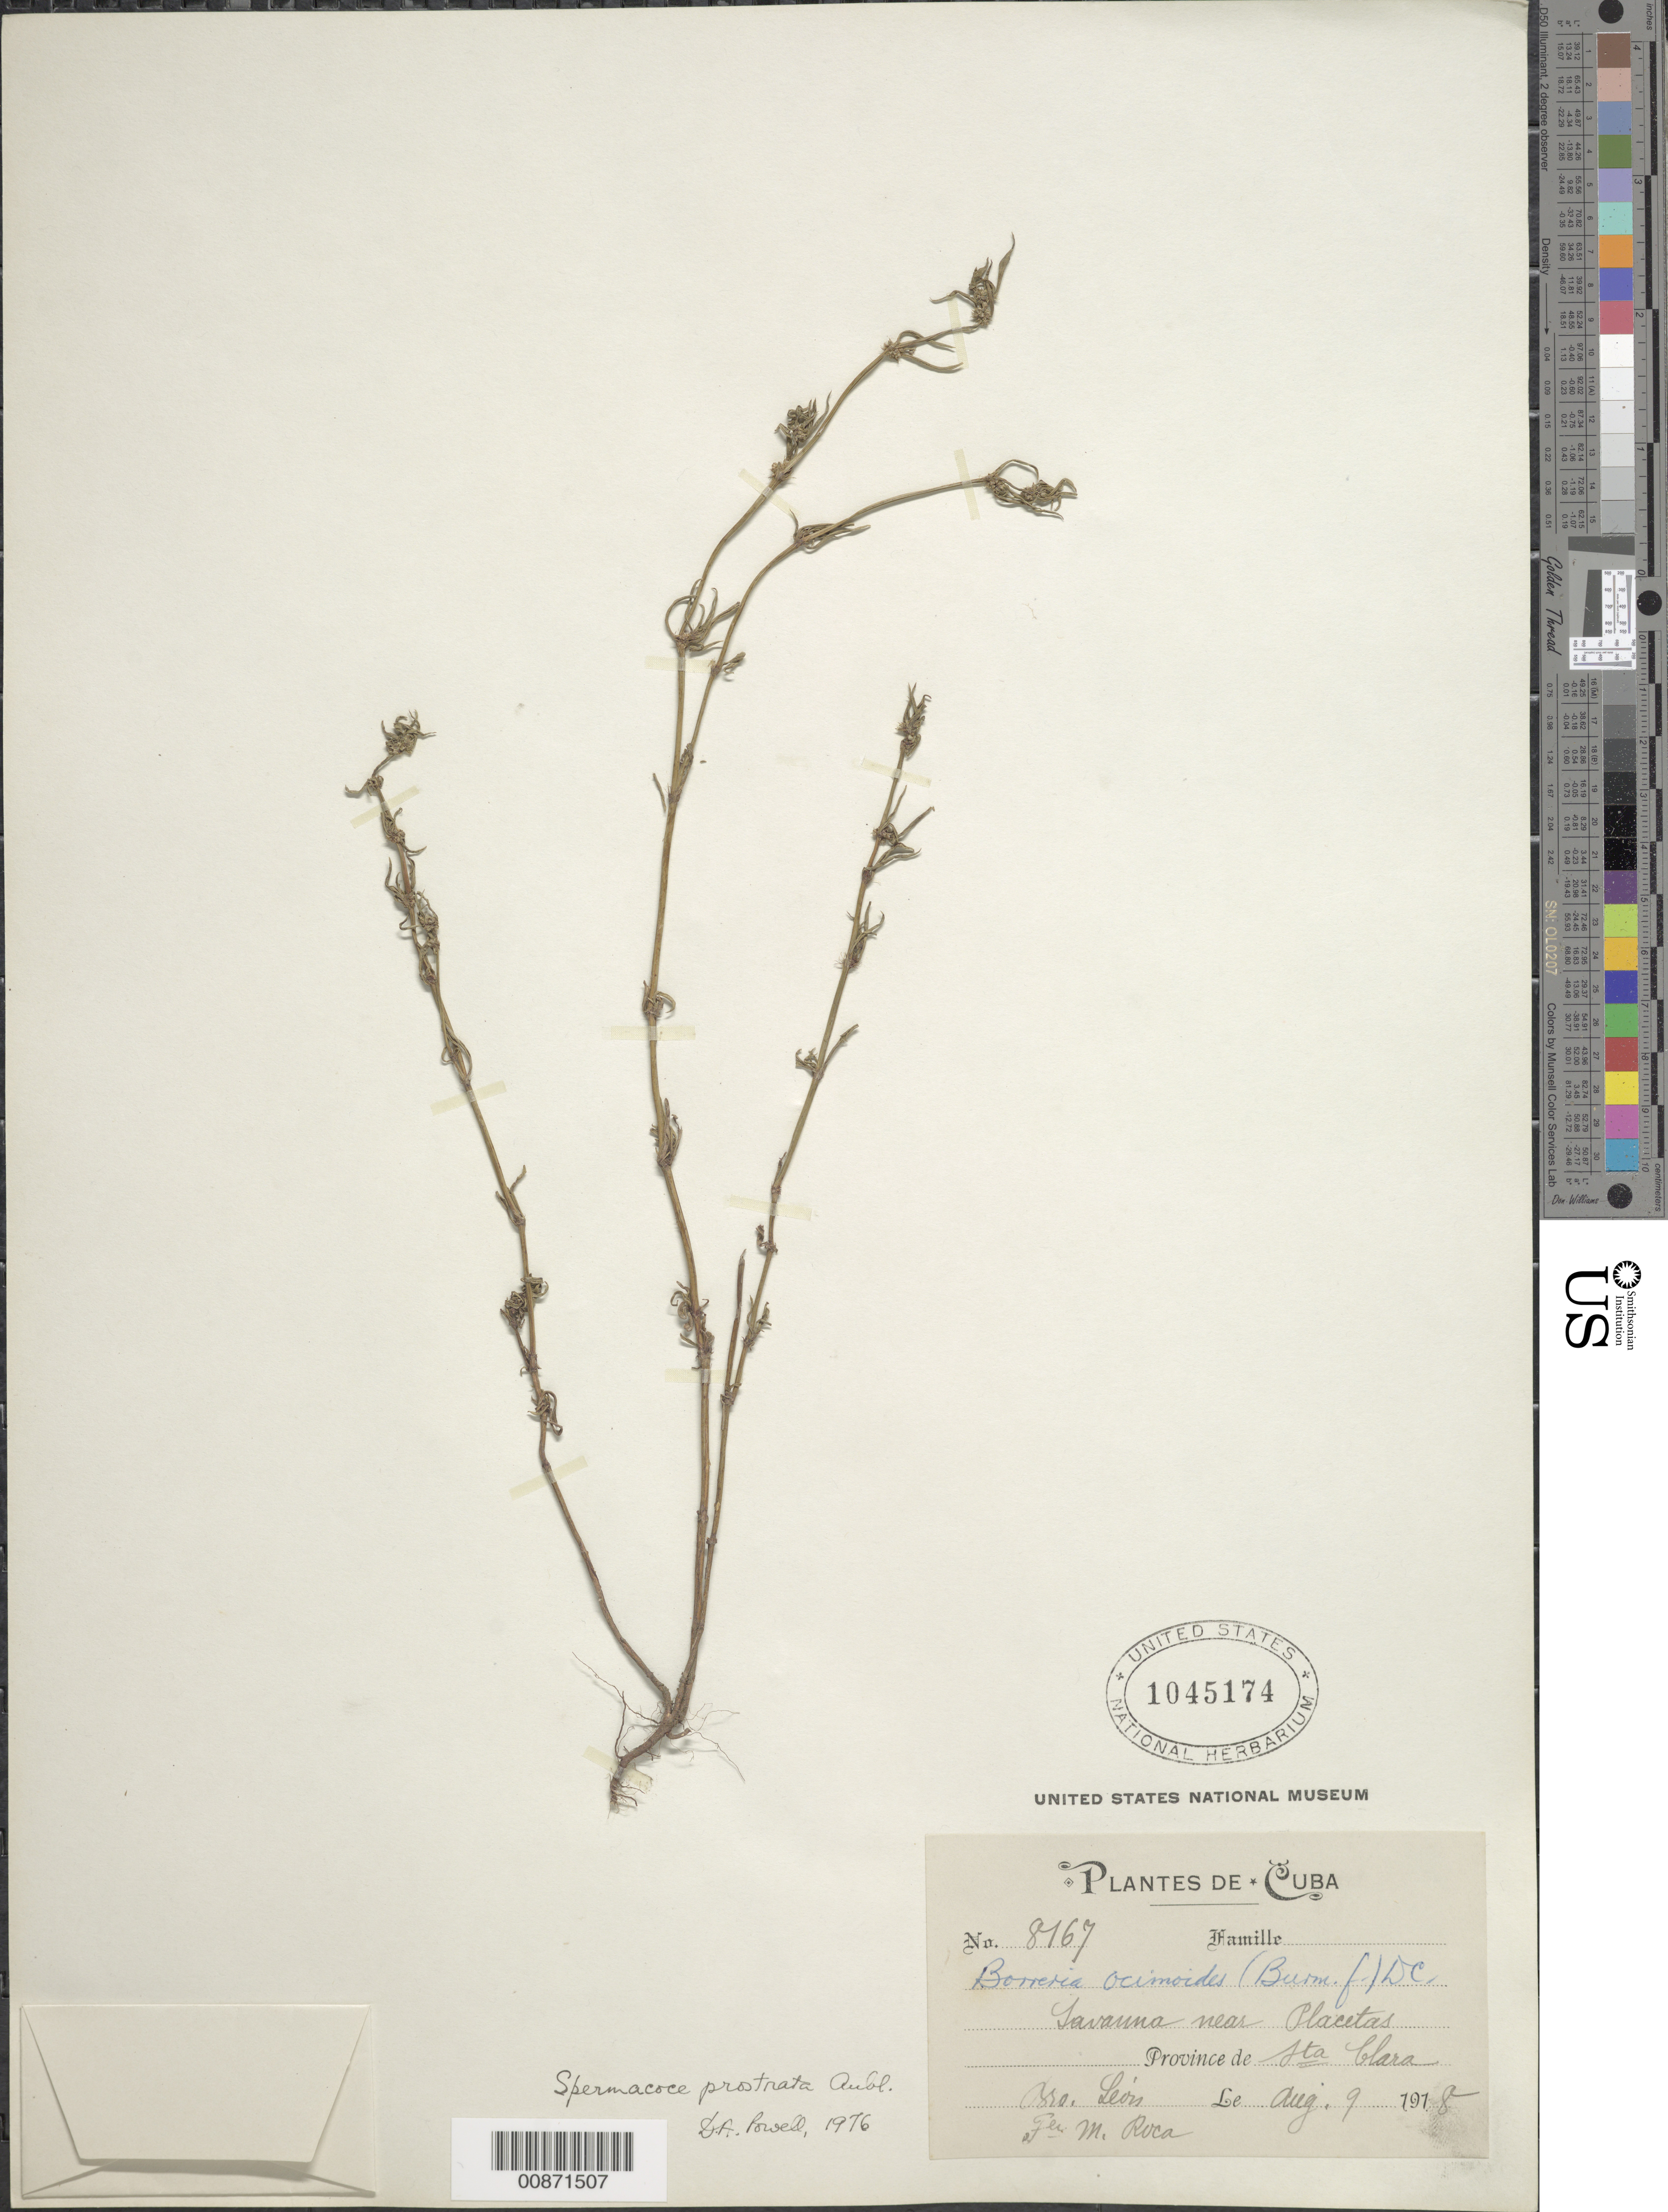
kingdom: Plantae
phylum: Tracheophyta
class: Magnoliopsida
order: Gentianales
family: Rubiaceae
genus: Spermacoce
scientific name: Spermacoce prostrata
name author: Aubl.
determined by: Powell, D. A.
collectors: Bro. León & M. Roca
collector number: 8167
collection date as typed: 09 Aug 1918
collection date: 1918-08-09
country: Cuba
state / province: Las Villas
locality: Savanna near Placetas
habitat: Savanna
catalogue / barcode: US 1045174